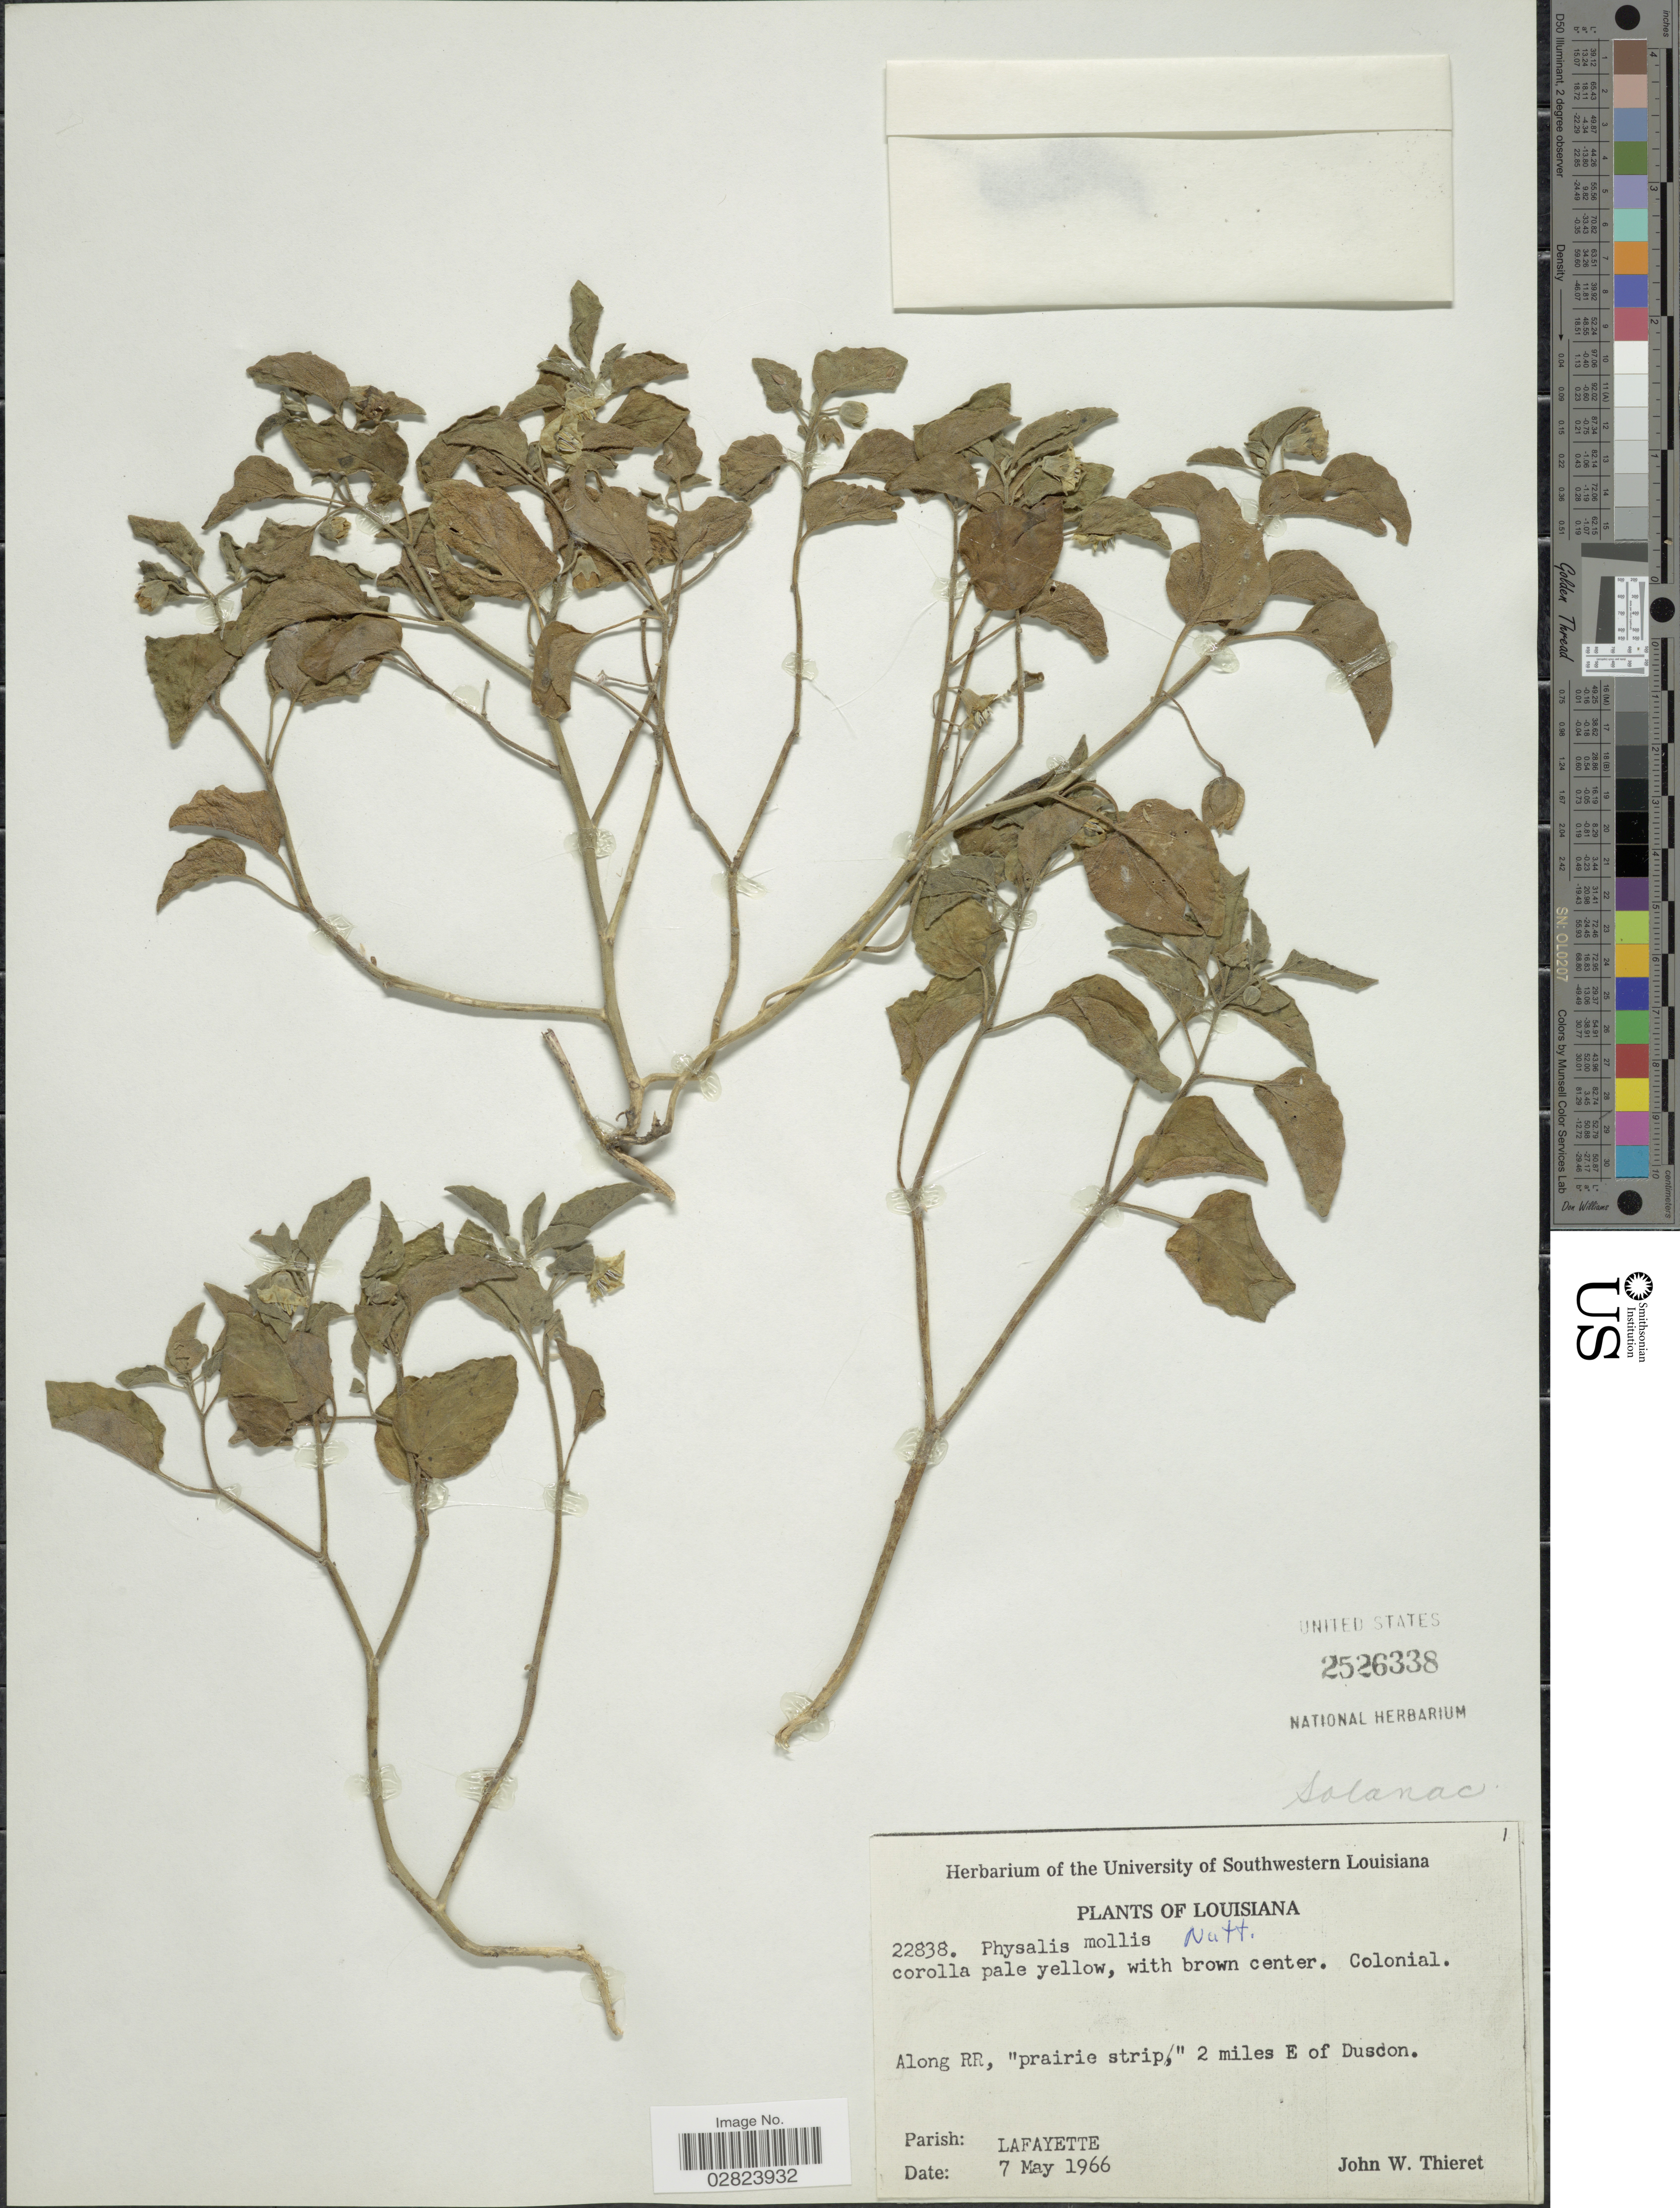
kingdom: Plantae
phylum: Tracheophyta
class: Magnoliopsida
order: Solanales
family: Solanaceae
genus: Physalis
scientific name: Physalis mollis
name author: Nutt.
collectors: J. W. Thieret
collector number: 22838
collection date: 1966-05-07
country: United States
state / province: Louisiana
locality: Along RR, 'prairie strip,' 2 miles E of Duscon. Parish: Lafayette.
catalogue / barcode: US 2526338